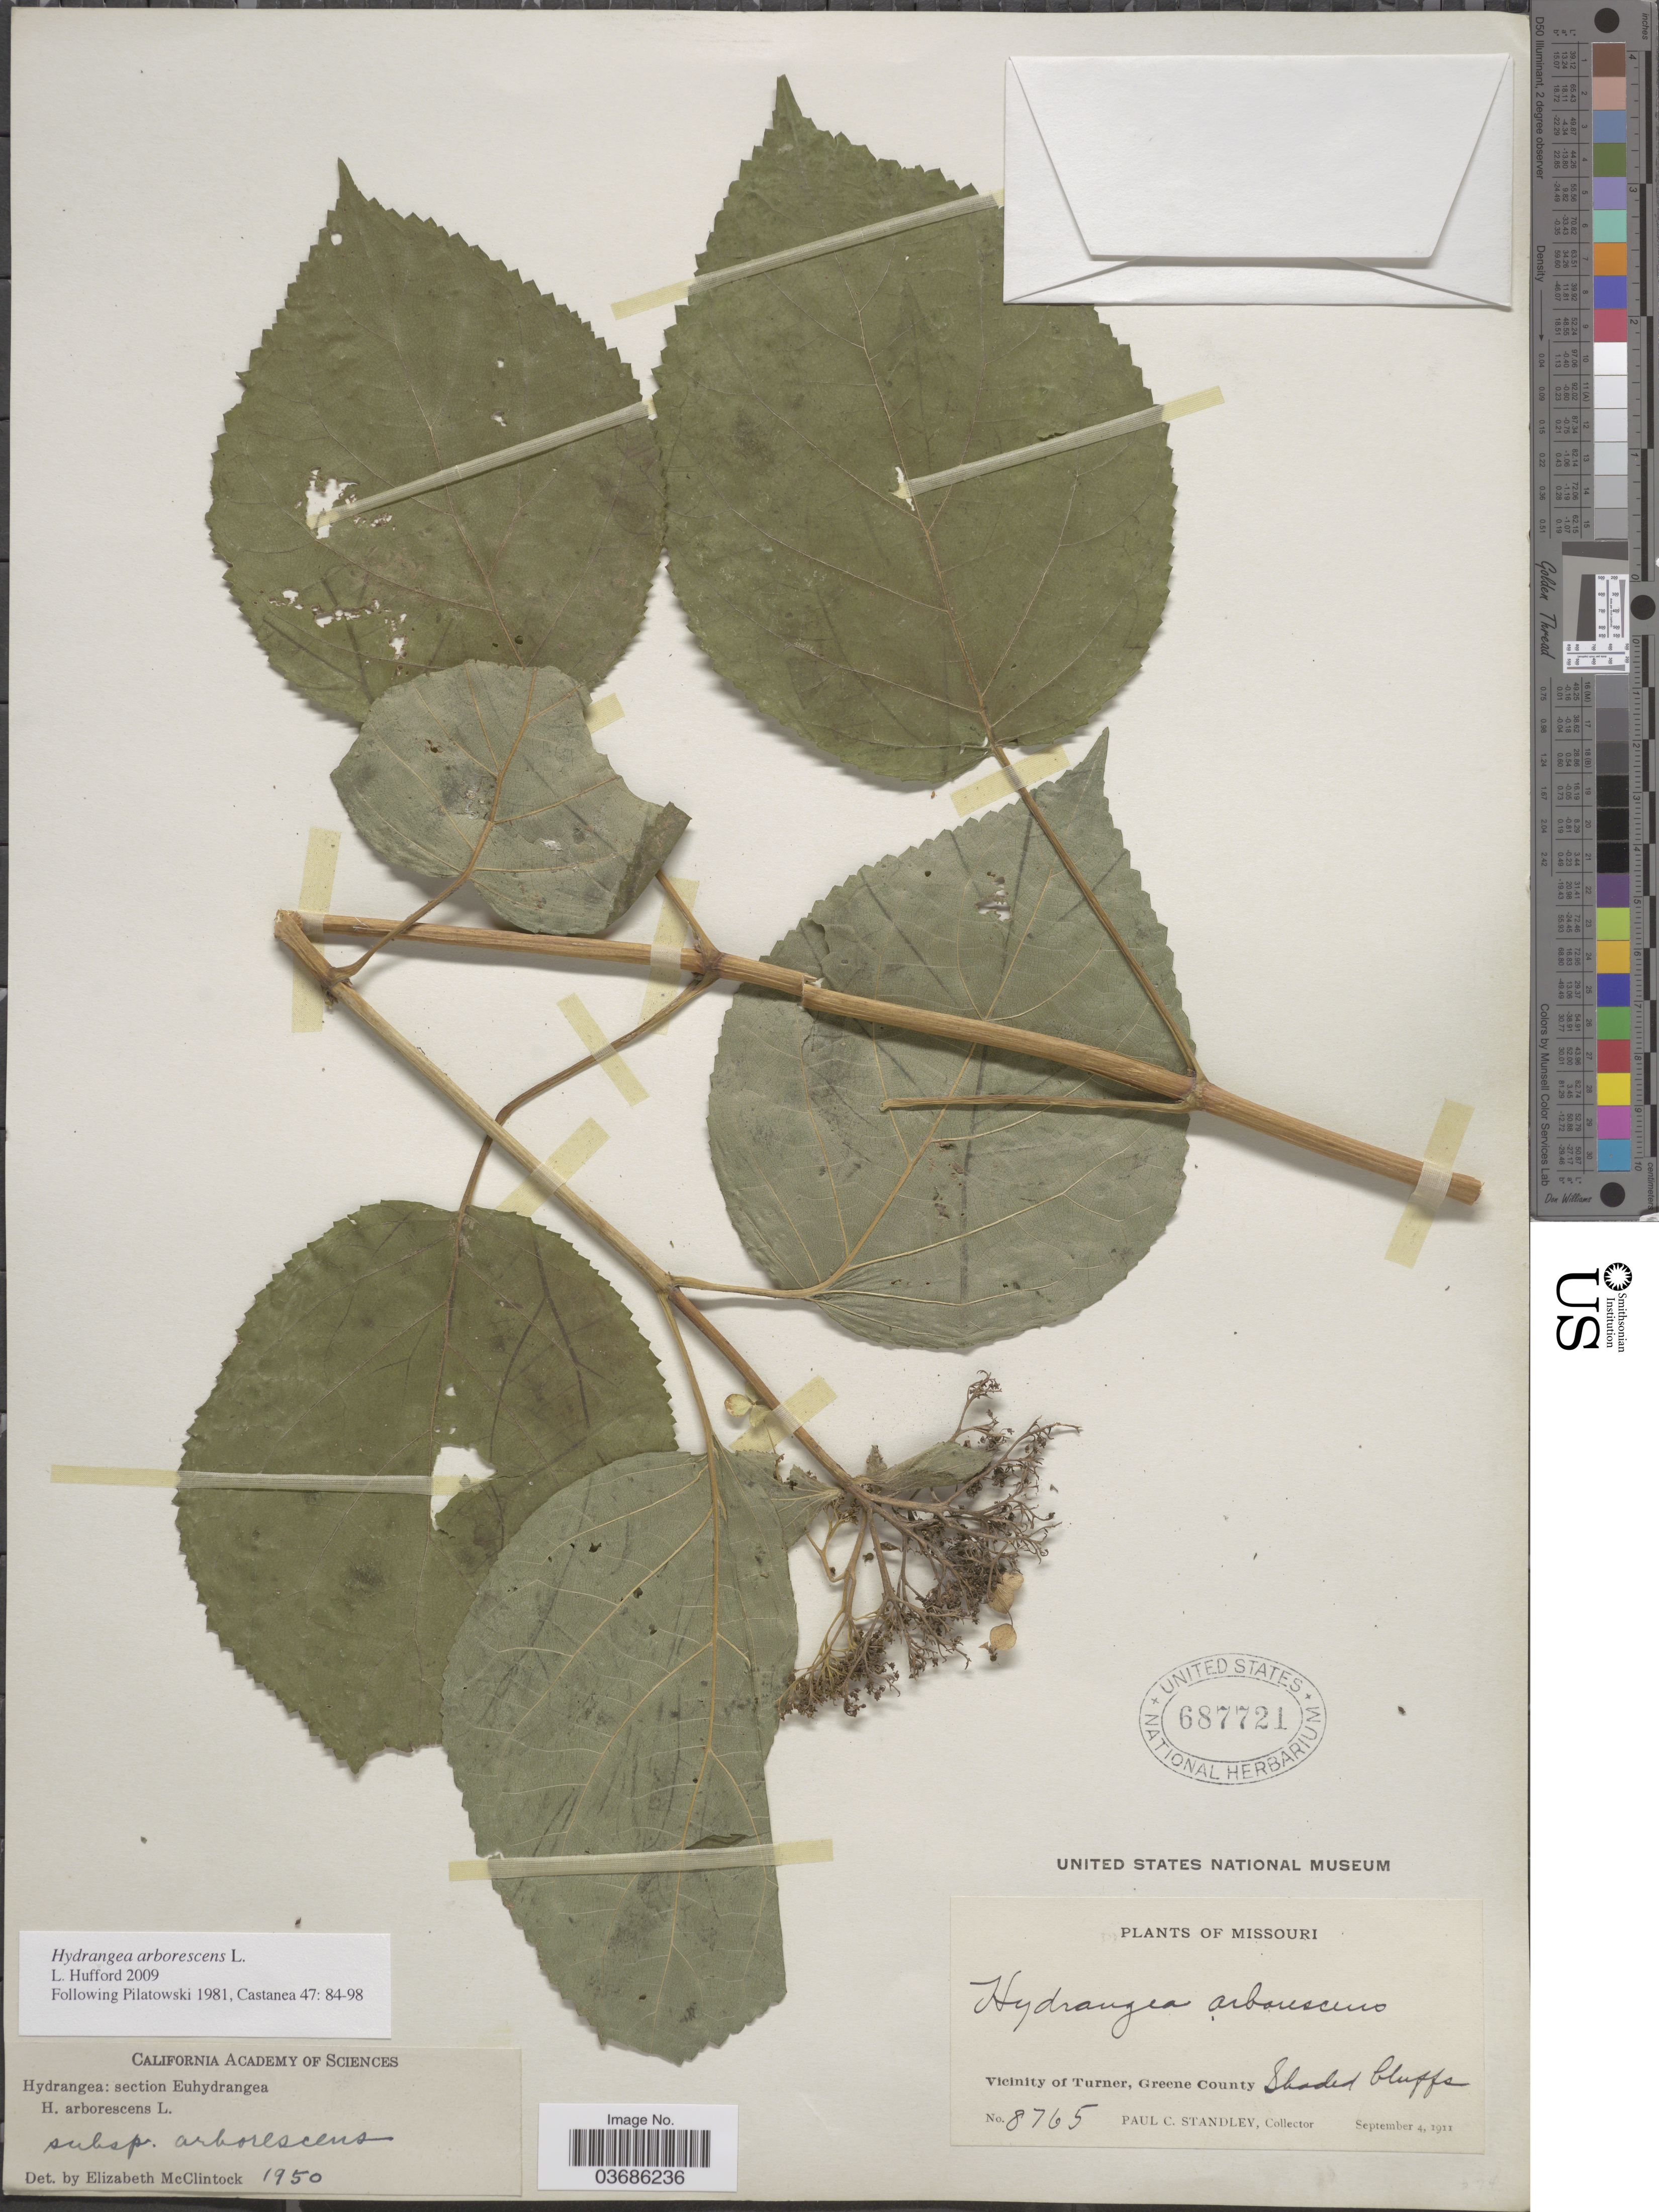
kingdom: Plantae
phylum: Tracheophyta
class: Magnoliopsida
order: Cornales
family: Hydrangeaceae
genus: Hydrangea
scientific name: Hydrangea arborescens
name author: L.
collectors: P. C. Standley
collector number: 8765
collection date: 1911-09-04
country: United States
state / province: Missouri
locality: Vicinity of Turner, Greene County. Shaded bluffs.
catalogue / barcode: US 687721